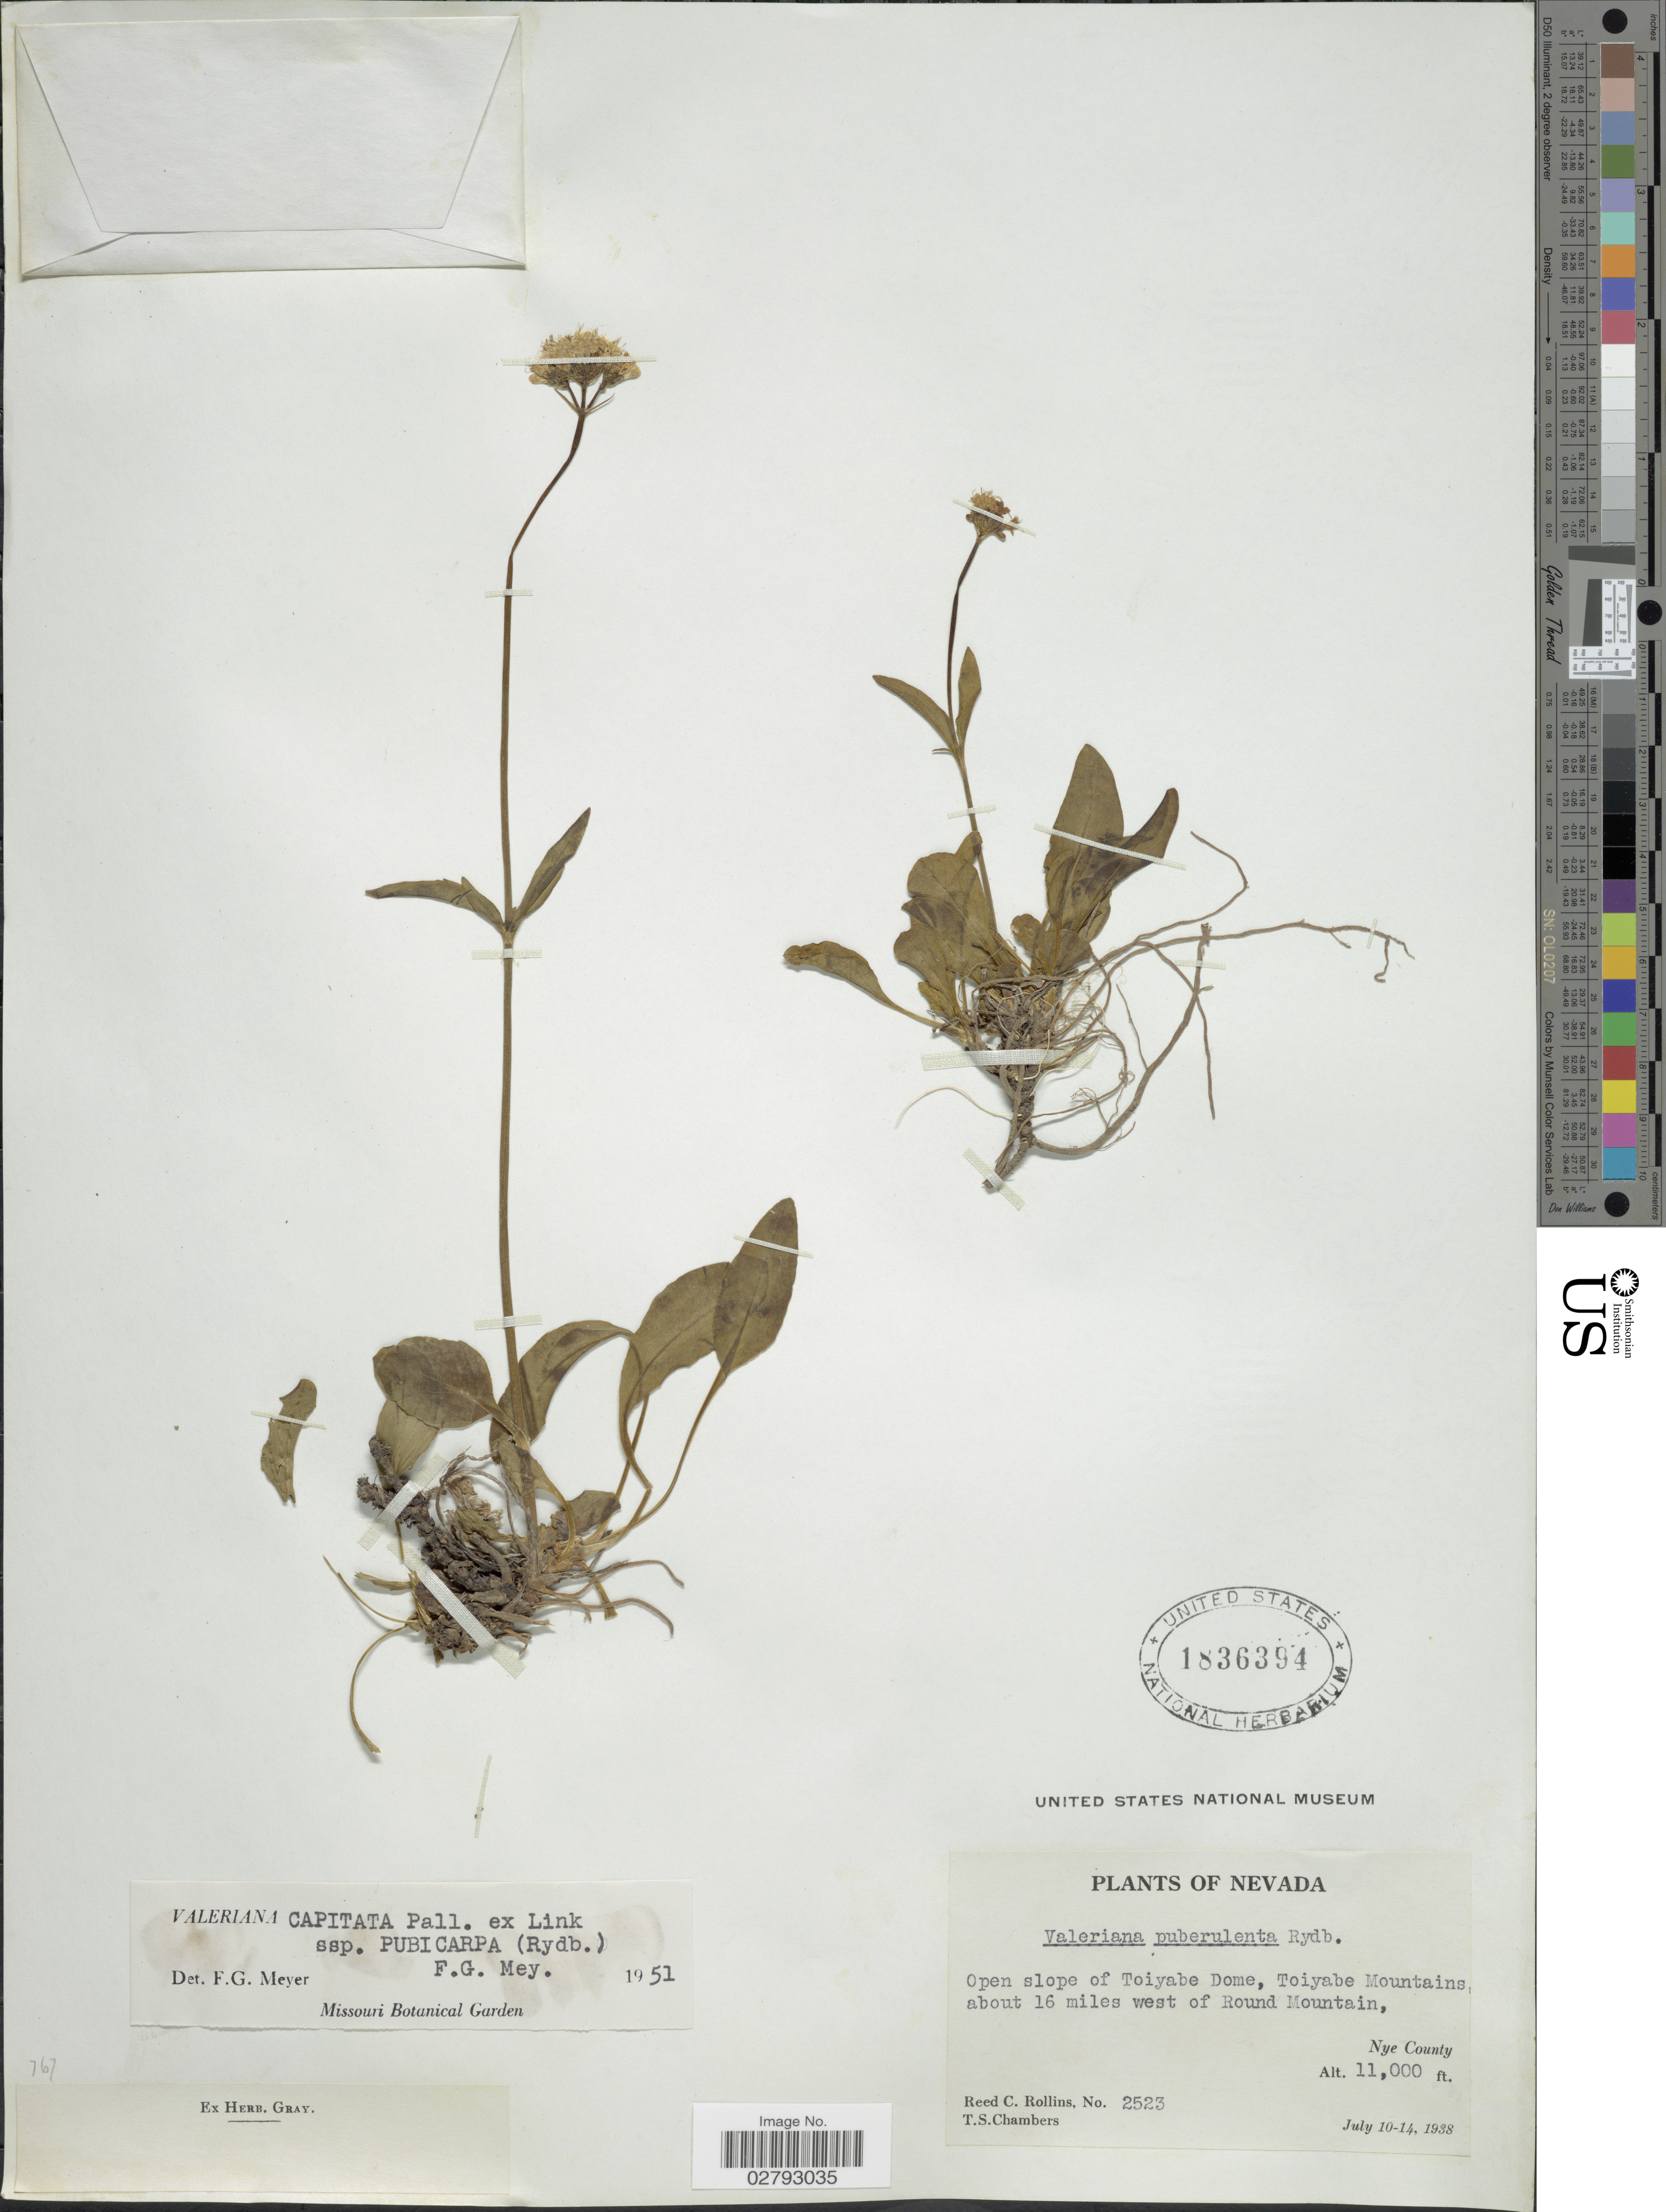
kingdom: Plantae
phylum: Tracheophyta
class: Magnoliopsida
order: Dipsacales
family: Caprifoliaceae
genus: Valeriana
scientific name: Valeriana capitata subsp. pubicarpa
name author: (Rydb.) F.G. Mey.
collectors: R. C. Rollins & T. Chambers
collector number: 2523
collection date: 1938-07-10/1938-07-14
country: United States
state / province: Nevada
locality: Open slope of Toiyabe Dome, Toiyabe Mountains, about 16 miles west of Round Mountain. Nye County.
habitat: open slope of dome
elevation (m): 3353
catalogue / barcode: US 1836394